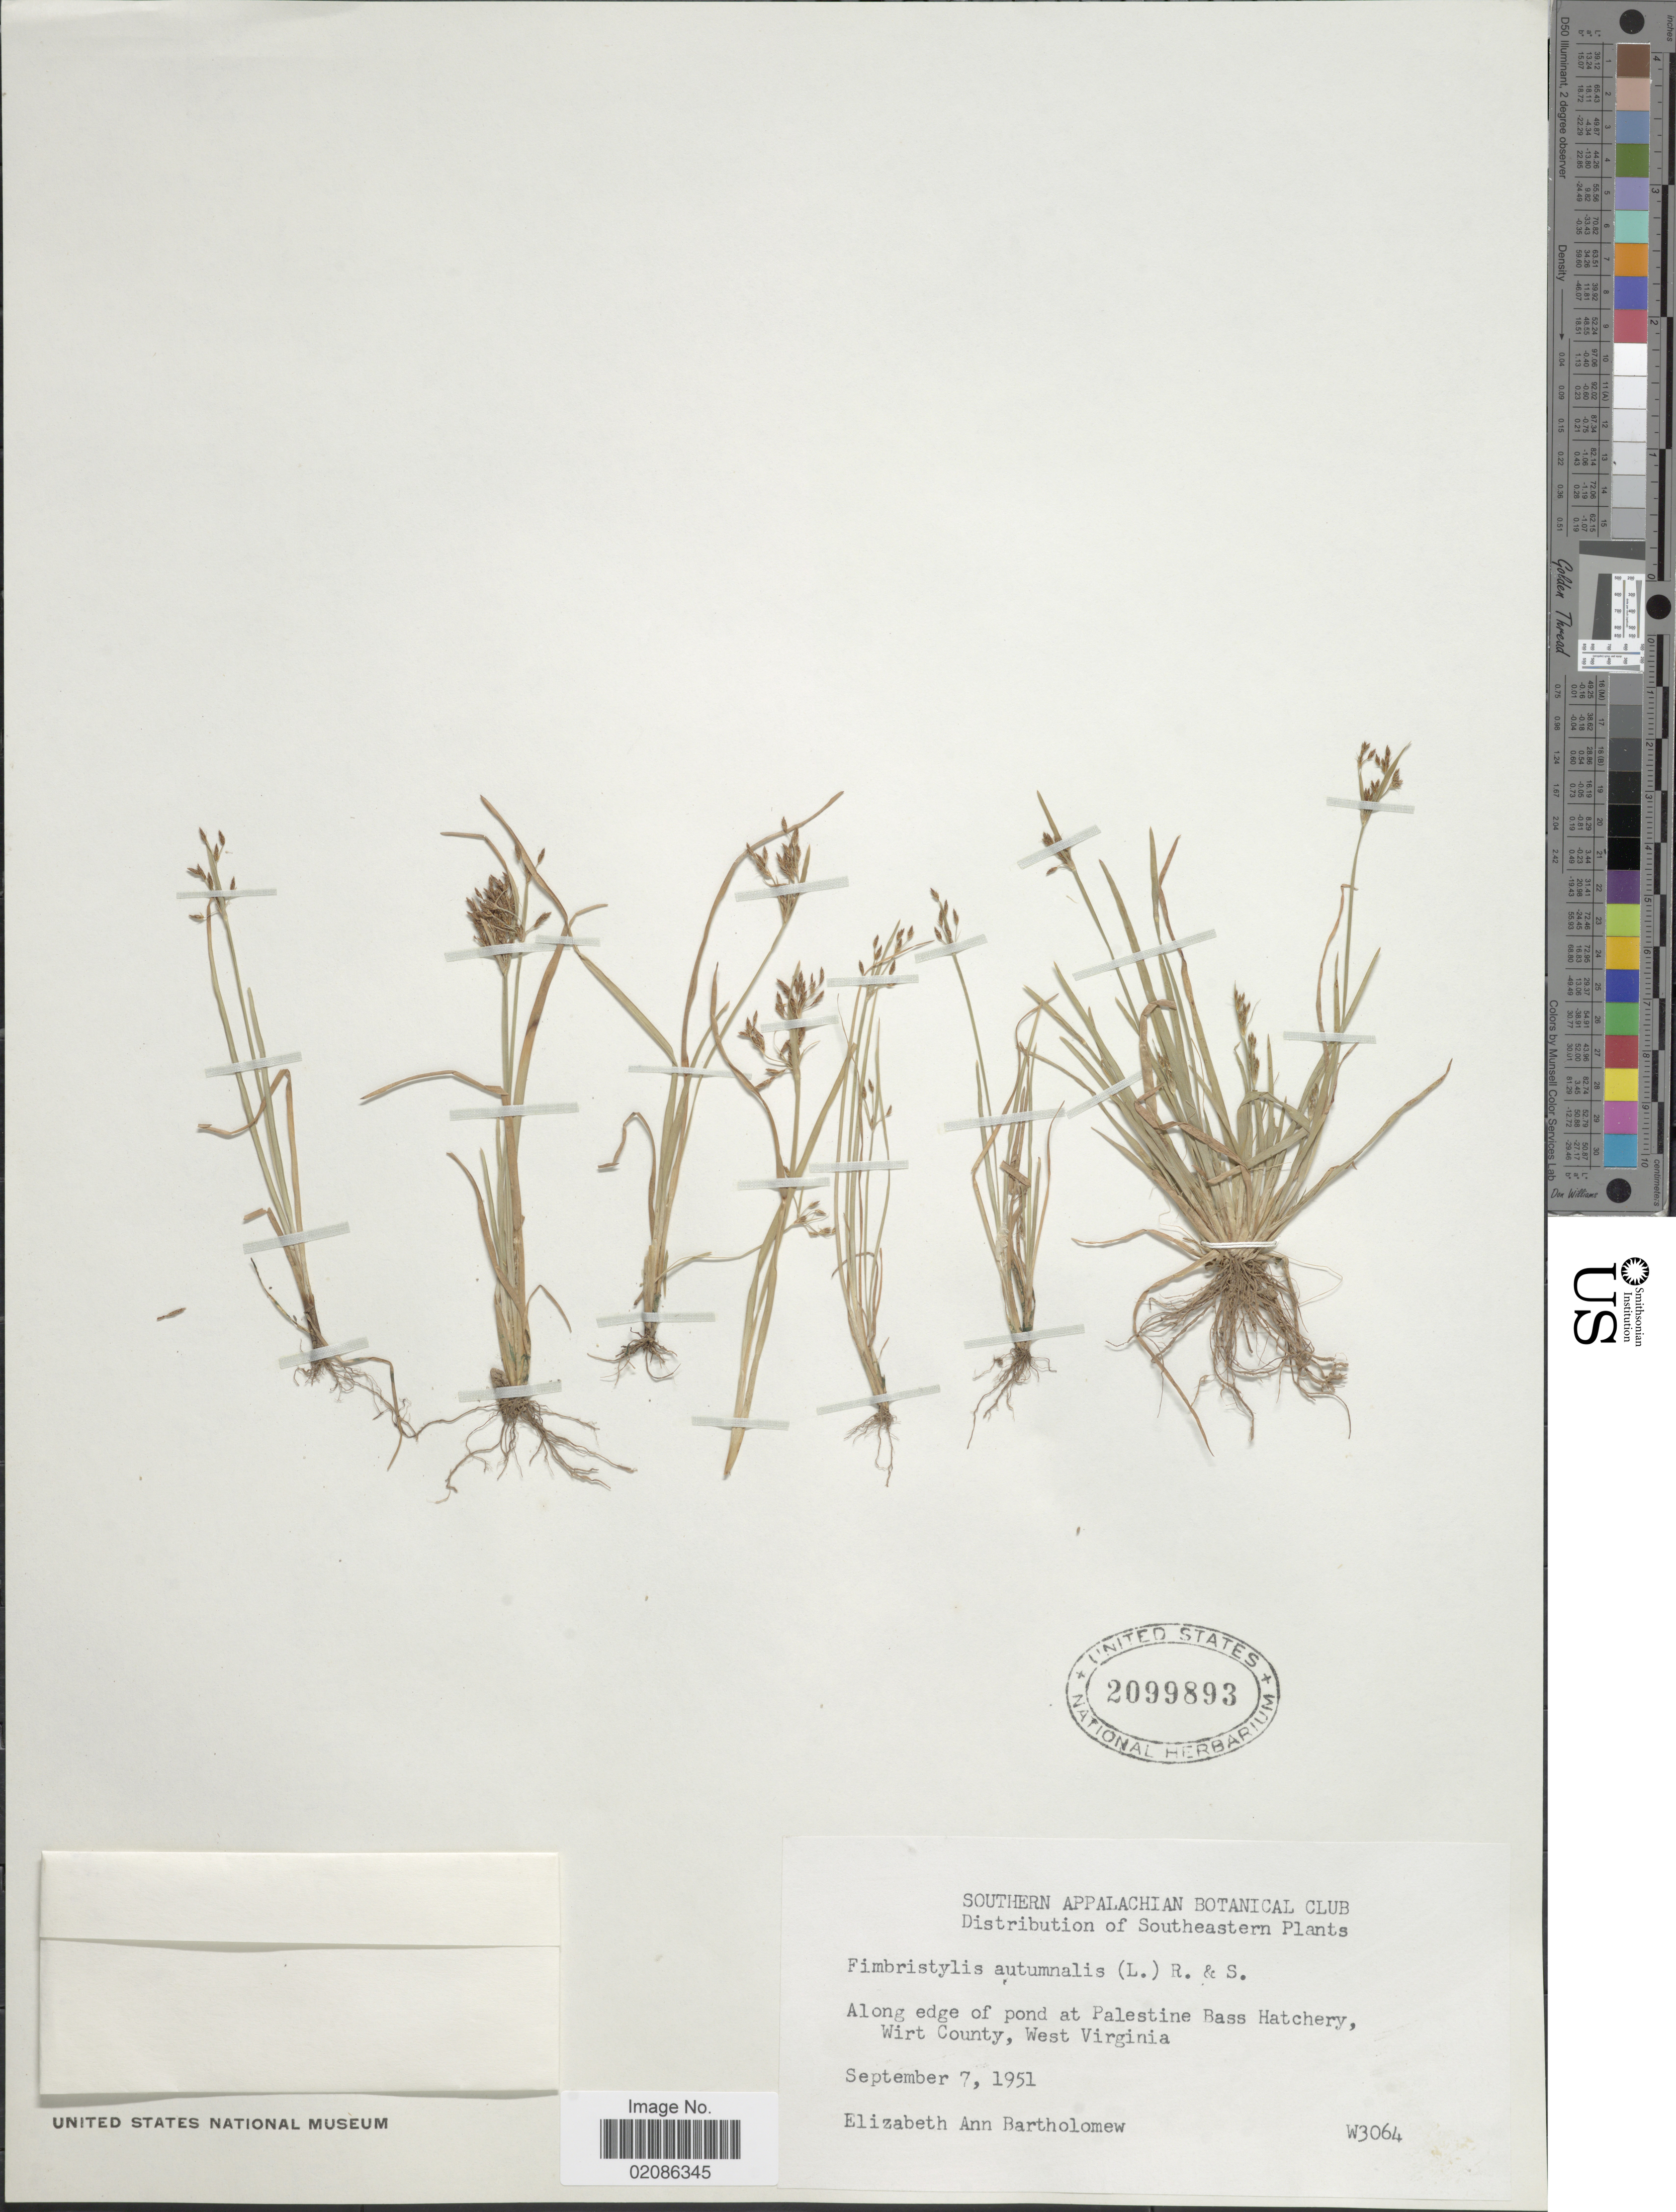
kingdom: Plantae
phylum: Tracheophyta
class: Liliopsida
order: Poales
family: Cyperaceae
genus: Fimbristylis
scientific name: Fimbristylis autumnalis (L.) Roem. & Schult.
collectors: E. Bartholomew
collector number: W3064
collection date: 1951-09-07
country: United States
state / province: West Virginia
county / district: Wirt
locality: Along edge of pond at Palestine Bass Hatchery, Wirt County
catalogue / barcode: US 2099893